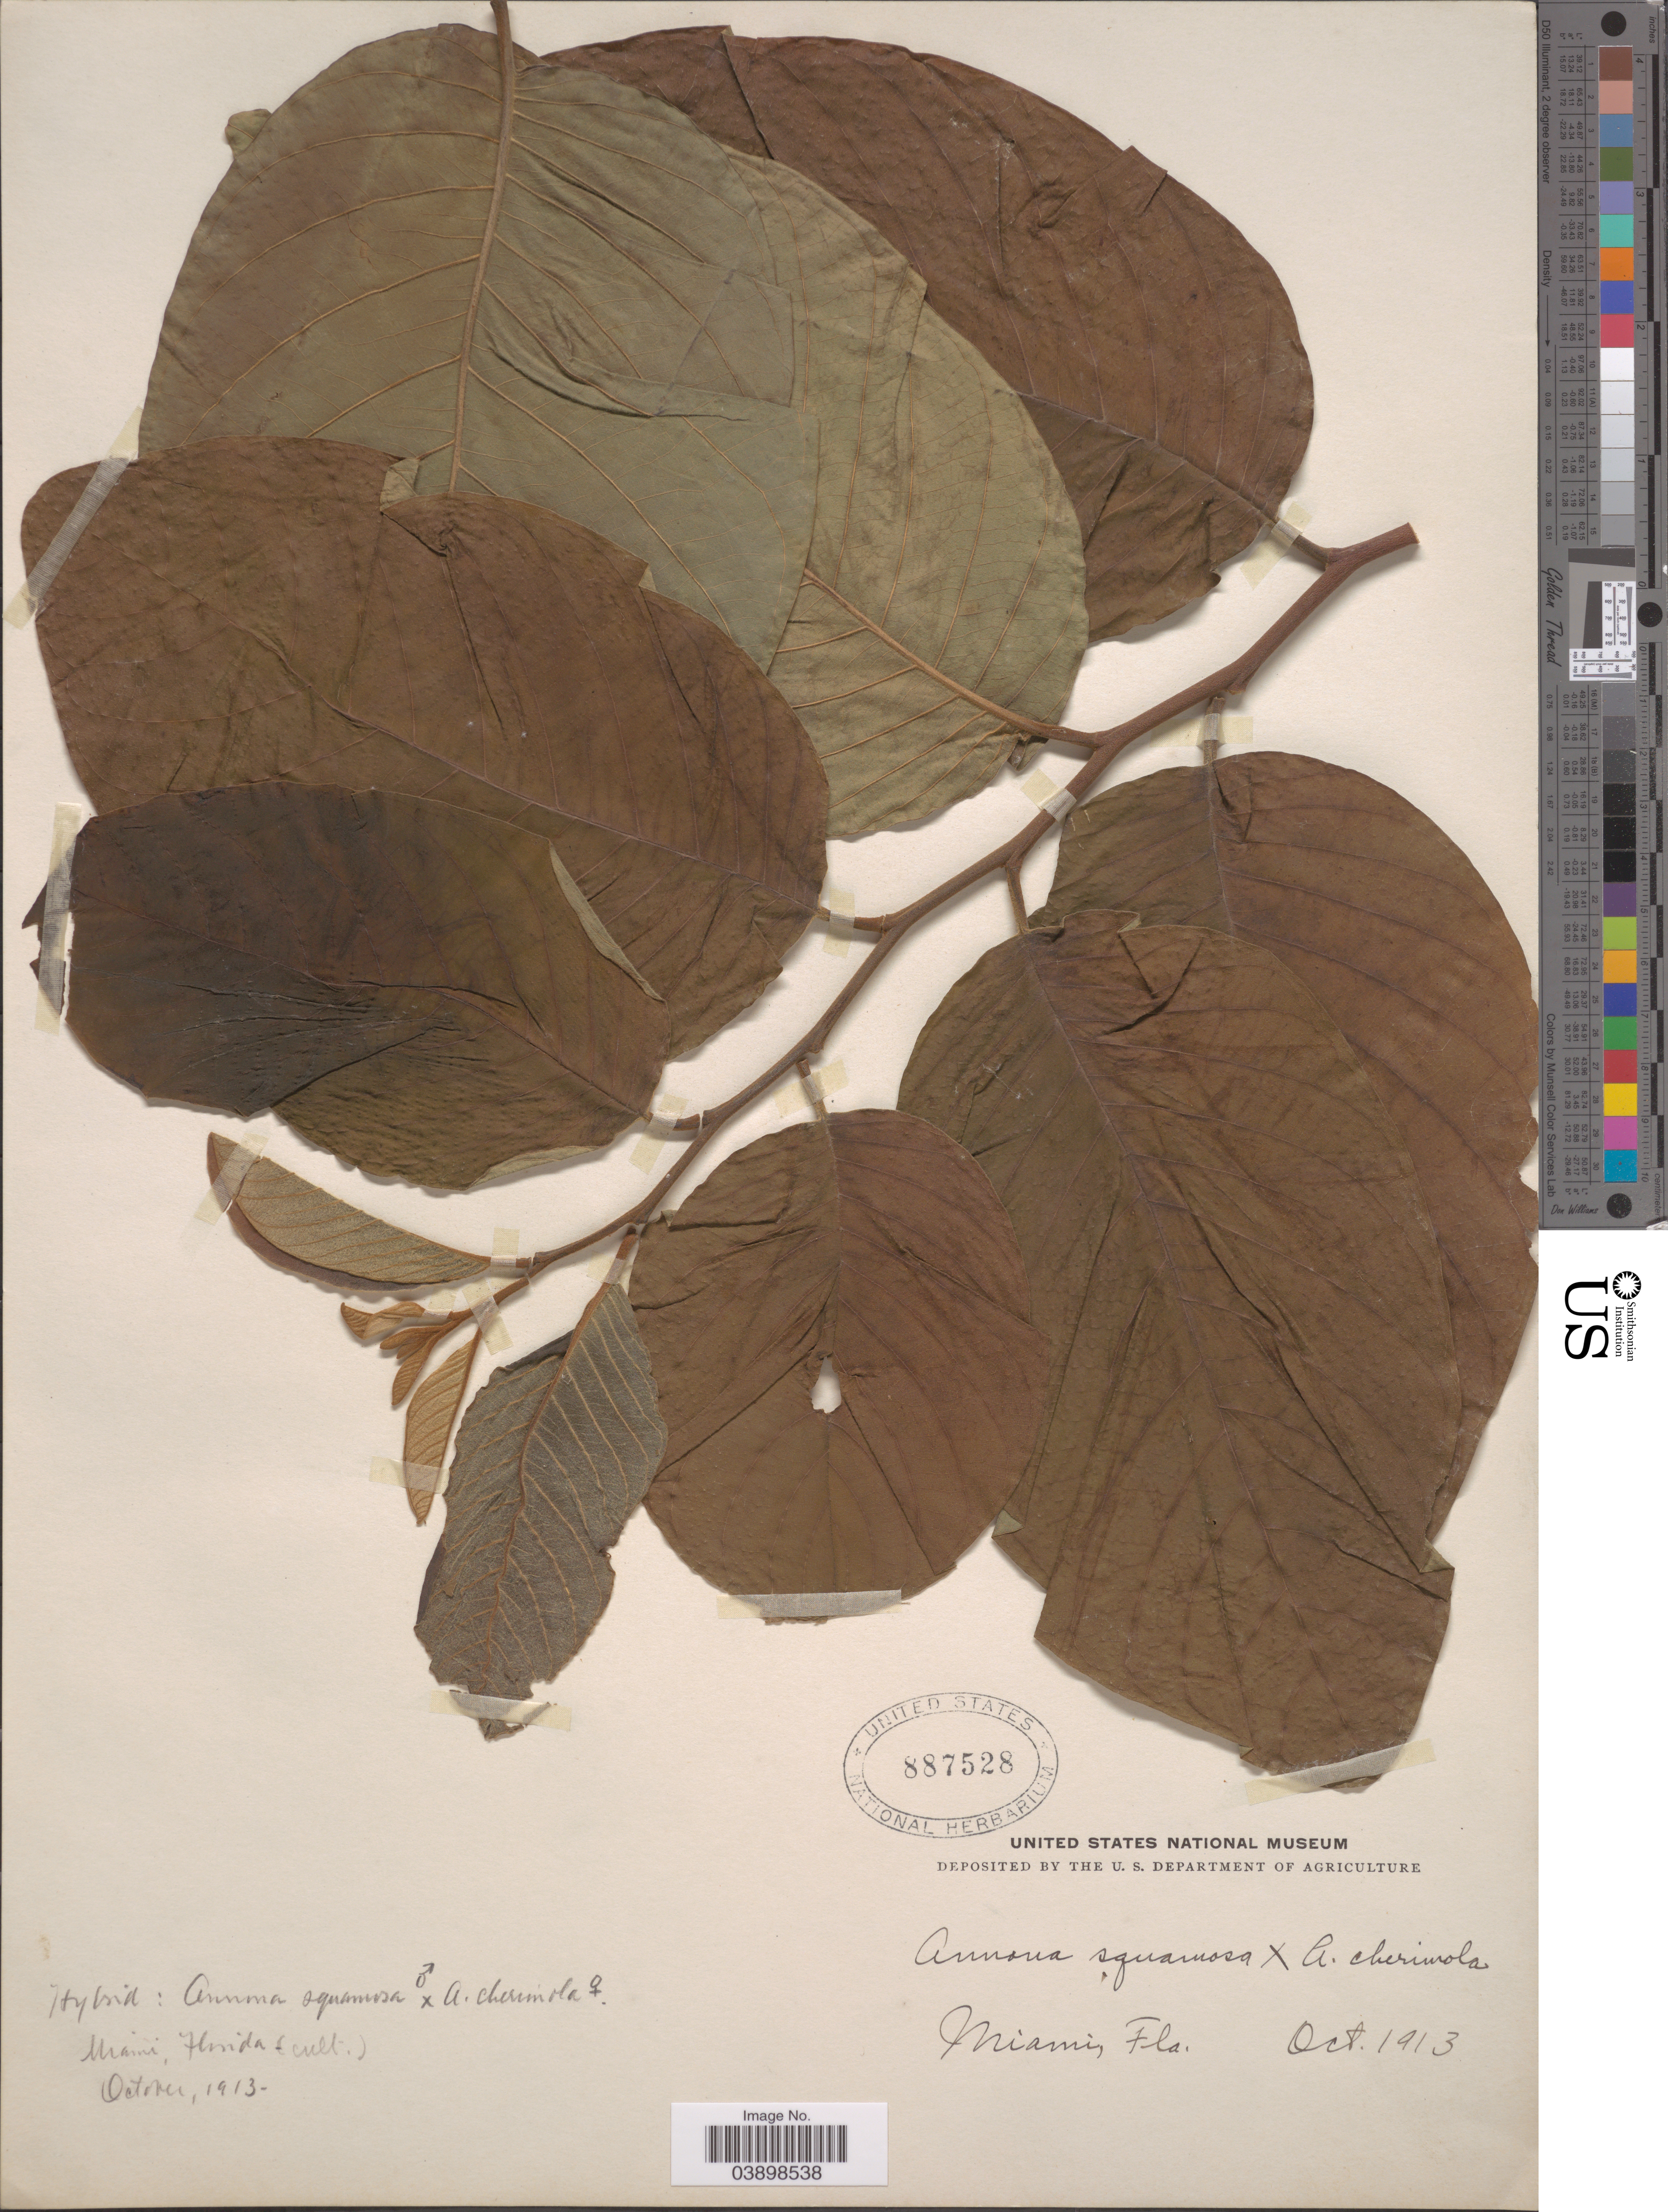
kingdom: Plantae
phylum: Tracheophyta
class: Magnoliopsida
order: Magnoliales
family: Annonaceae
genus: Annona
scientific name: Annona cherimola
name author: Mill.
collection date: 1913-10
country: United States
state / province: Florida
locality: Miami.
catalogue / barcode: US 887528